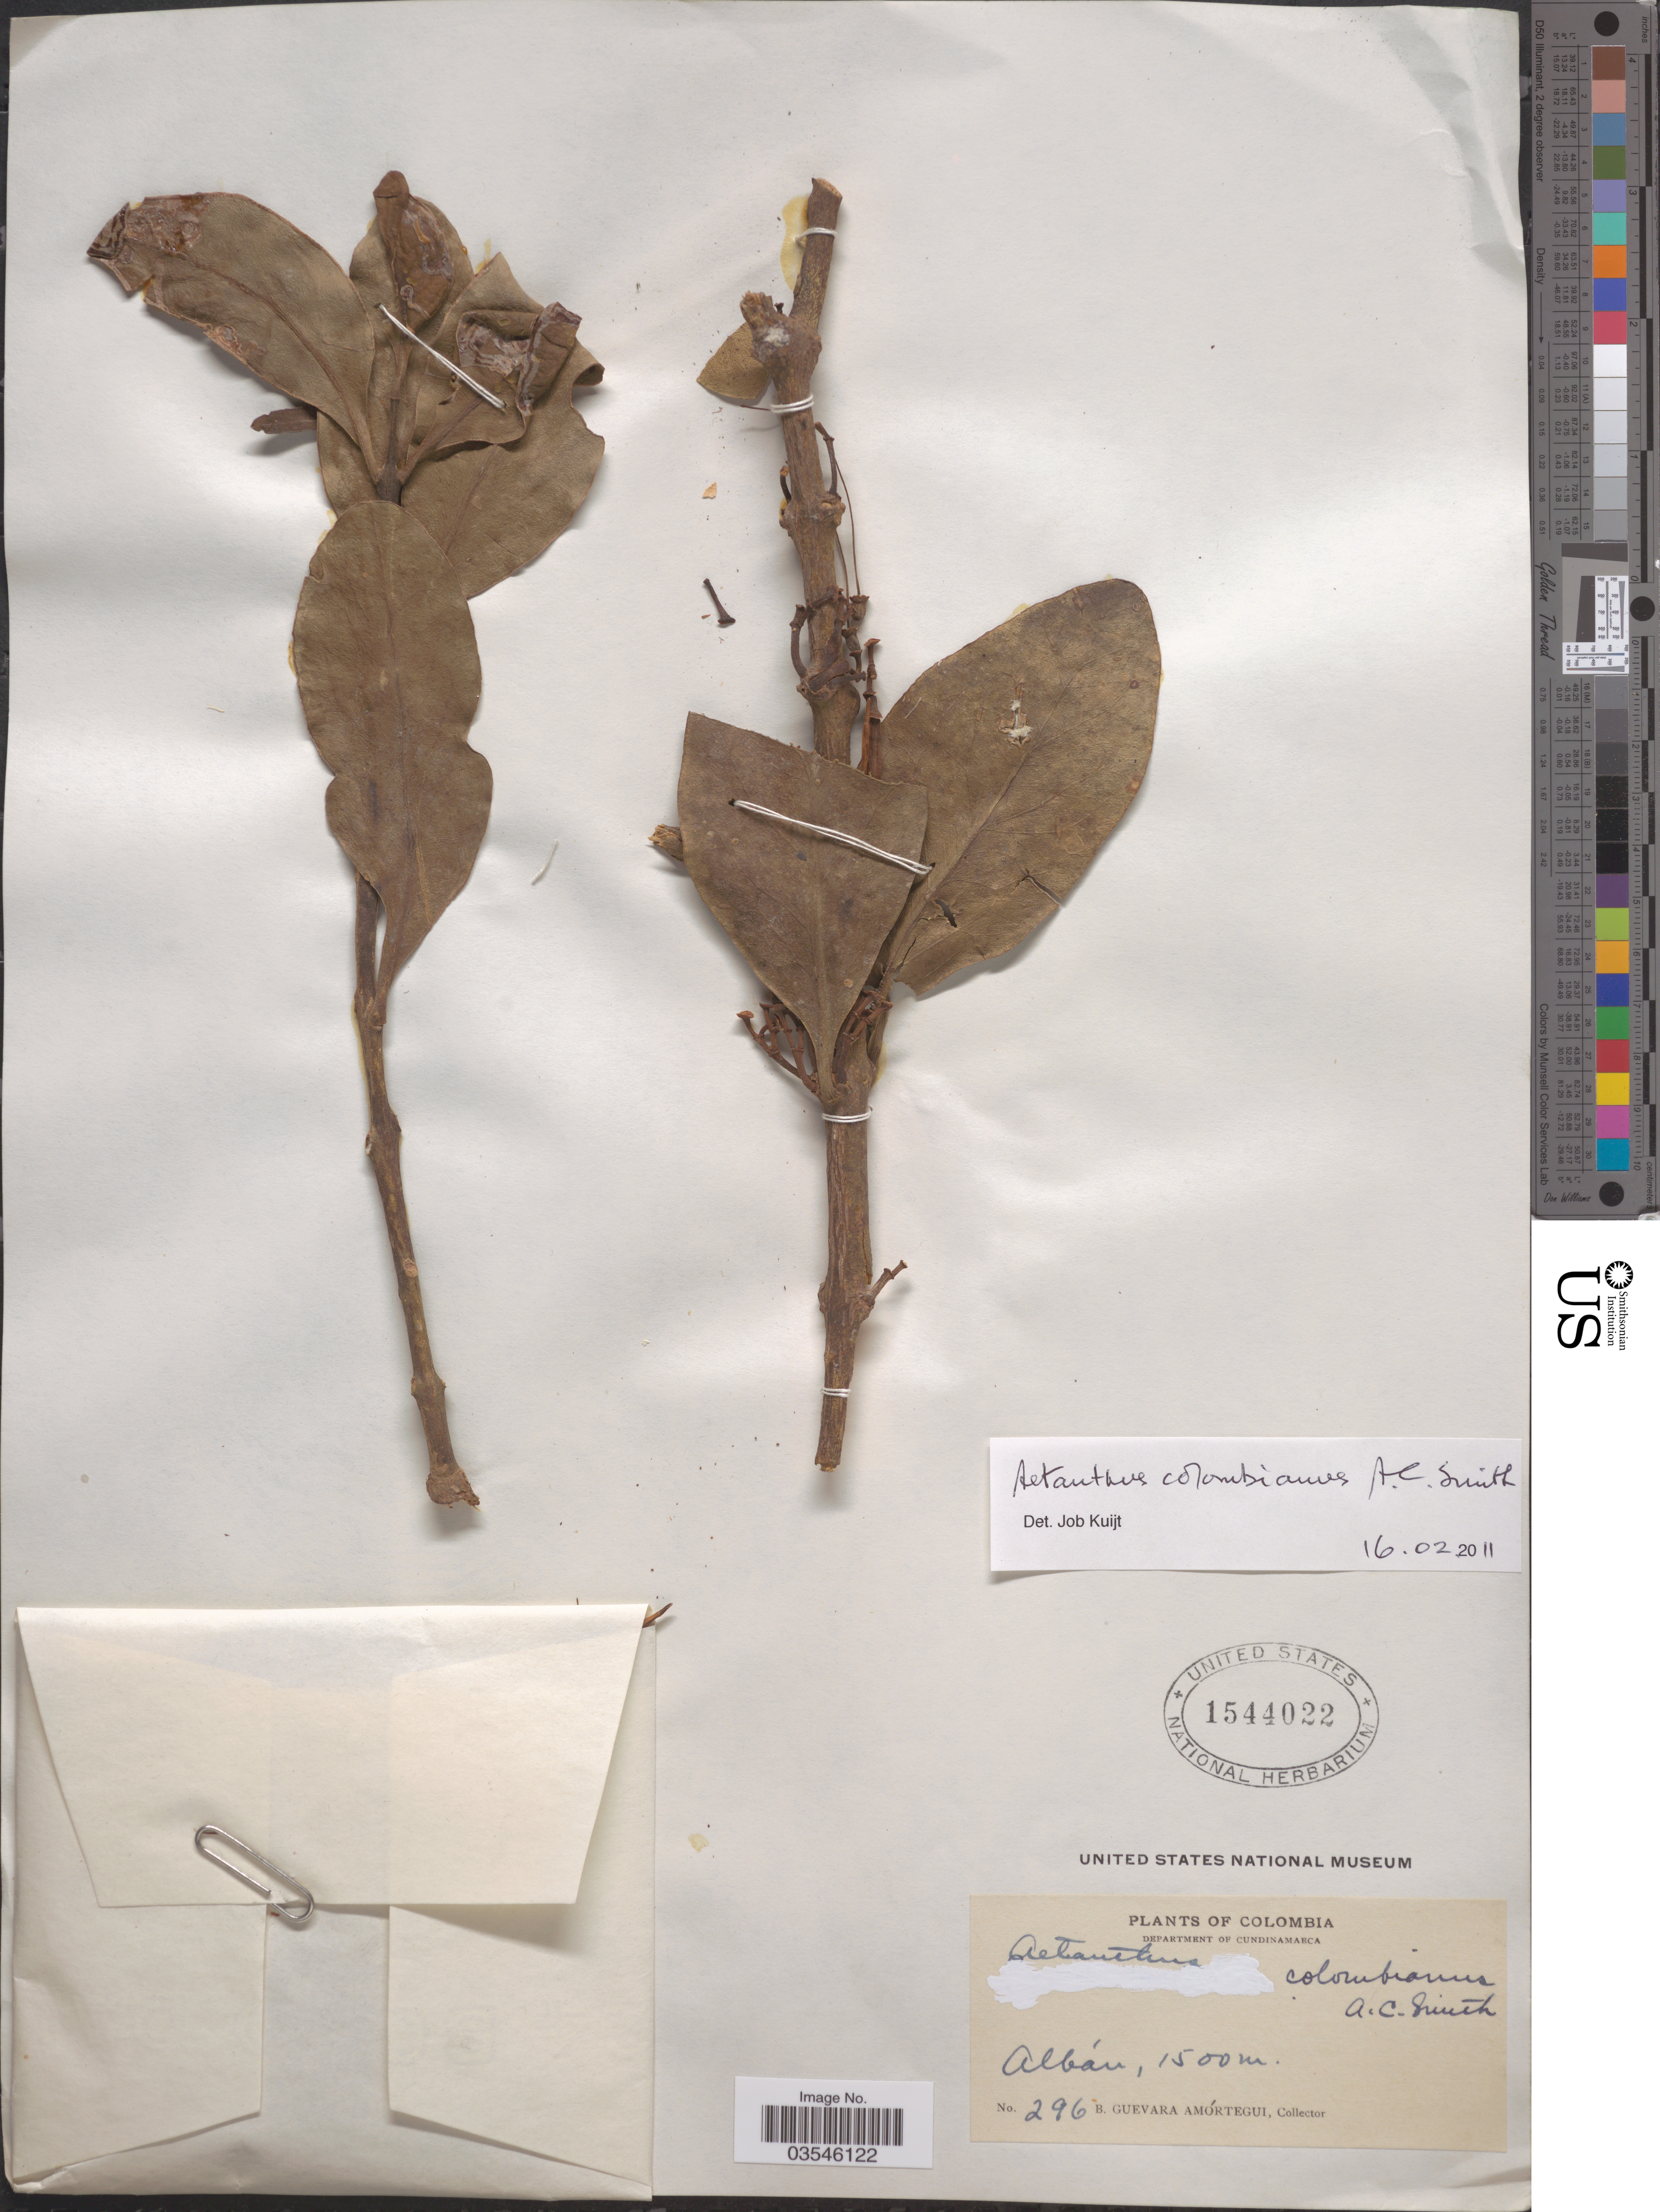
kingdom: Plantae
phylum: Tracheophyta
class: Magnoliopsida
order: Santalales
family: Loranthaceae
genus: Aetanthus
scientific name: Aetanthus colombianus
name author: A.C. Sm.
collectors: B. Guevara Amortegui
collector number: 296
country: Colombia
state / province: Cundinamarca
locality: Department of Cundinamarca. Albán.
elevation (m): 1500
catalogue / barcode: US 1544022